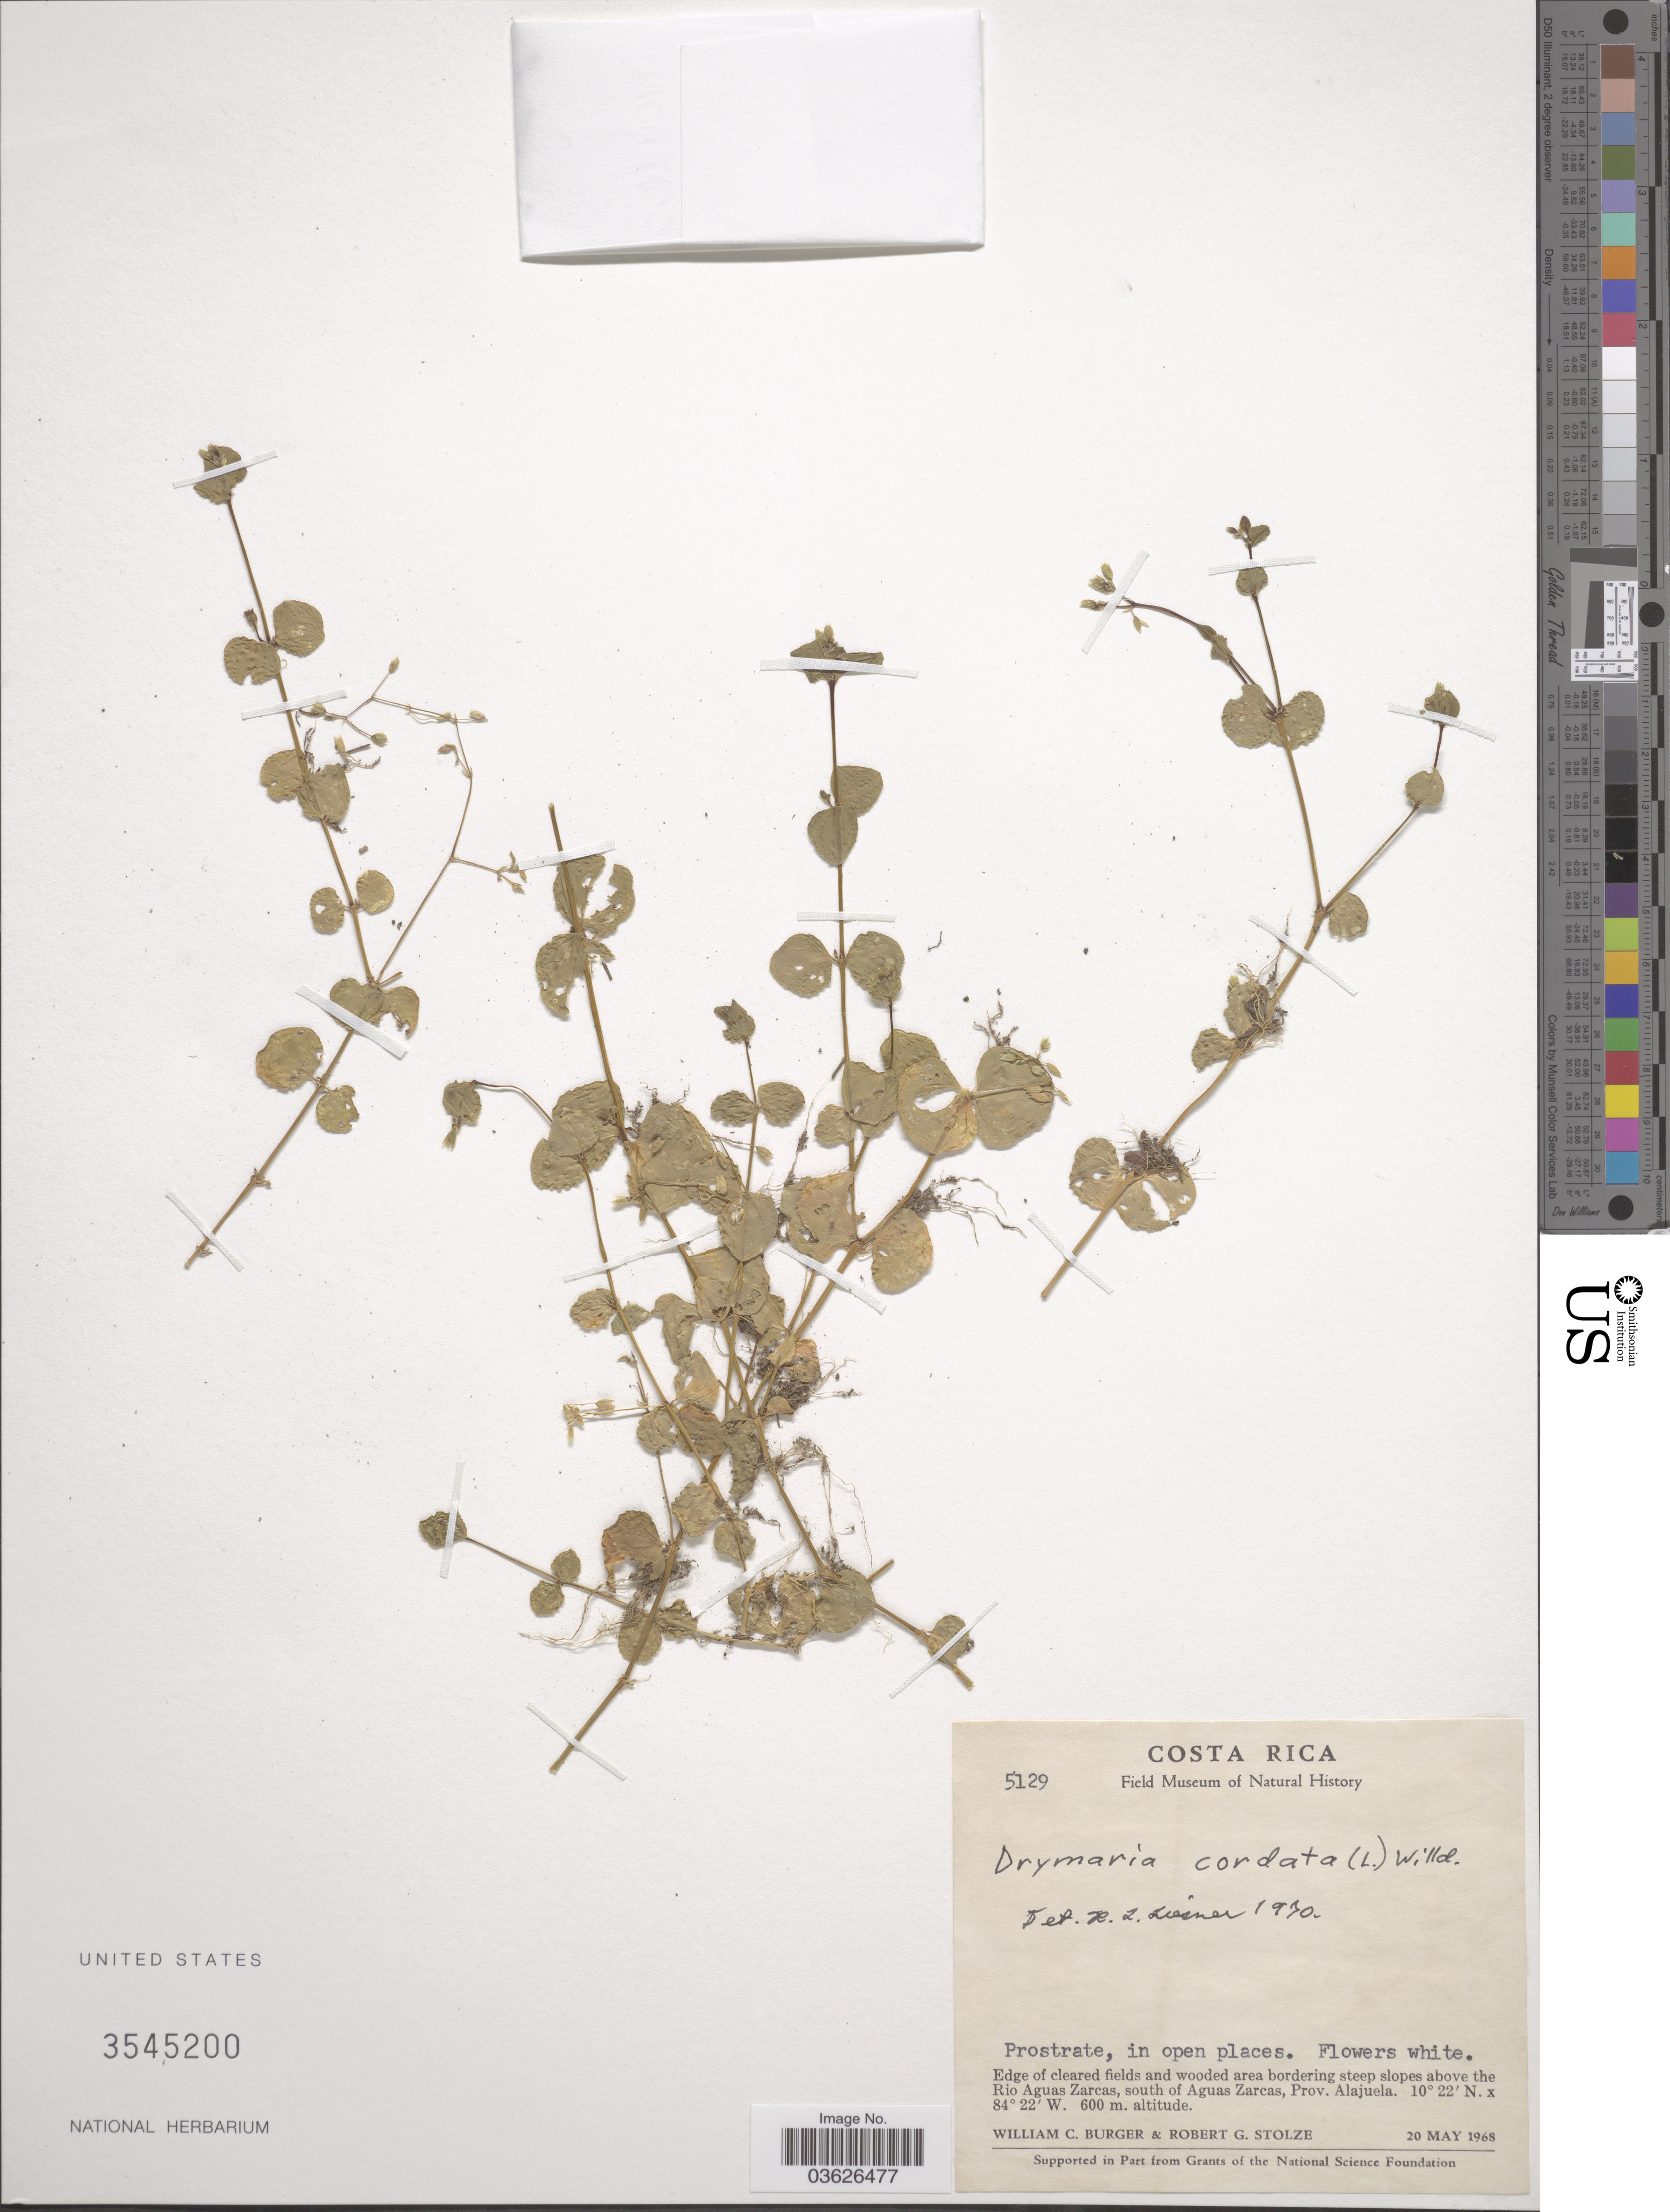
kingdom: Plantae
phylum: Tracheophyta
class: Magnoliopsida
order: Caryophyllales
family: Caryophyllaceae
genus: Drymaria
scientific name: Drymaria cordata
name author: (L.) Willd. ex Schult.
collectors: W. Burger & R. G. Stolze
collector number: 5129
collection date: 1968-05-20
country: Costa Rica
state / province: Alajuela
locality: Above the Rio Aguas Zarcas, south of Aguas Zarcas.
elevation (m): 600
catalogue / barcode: US 3545200